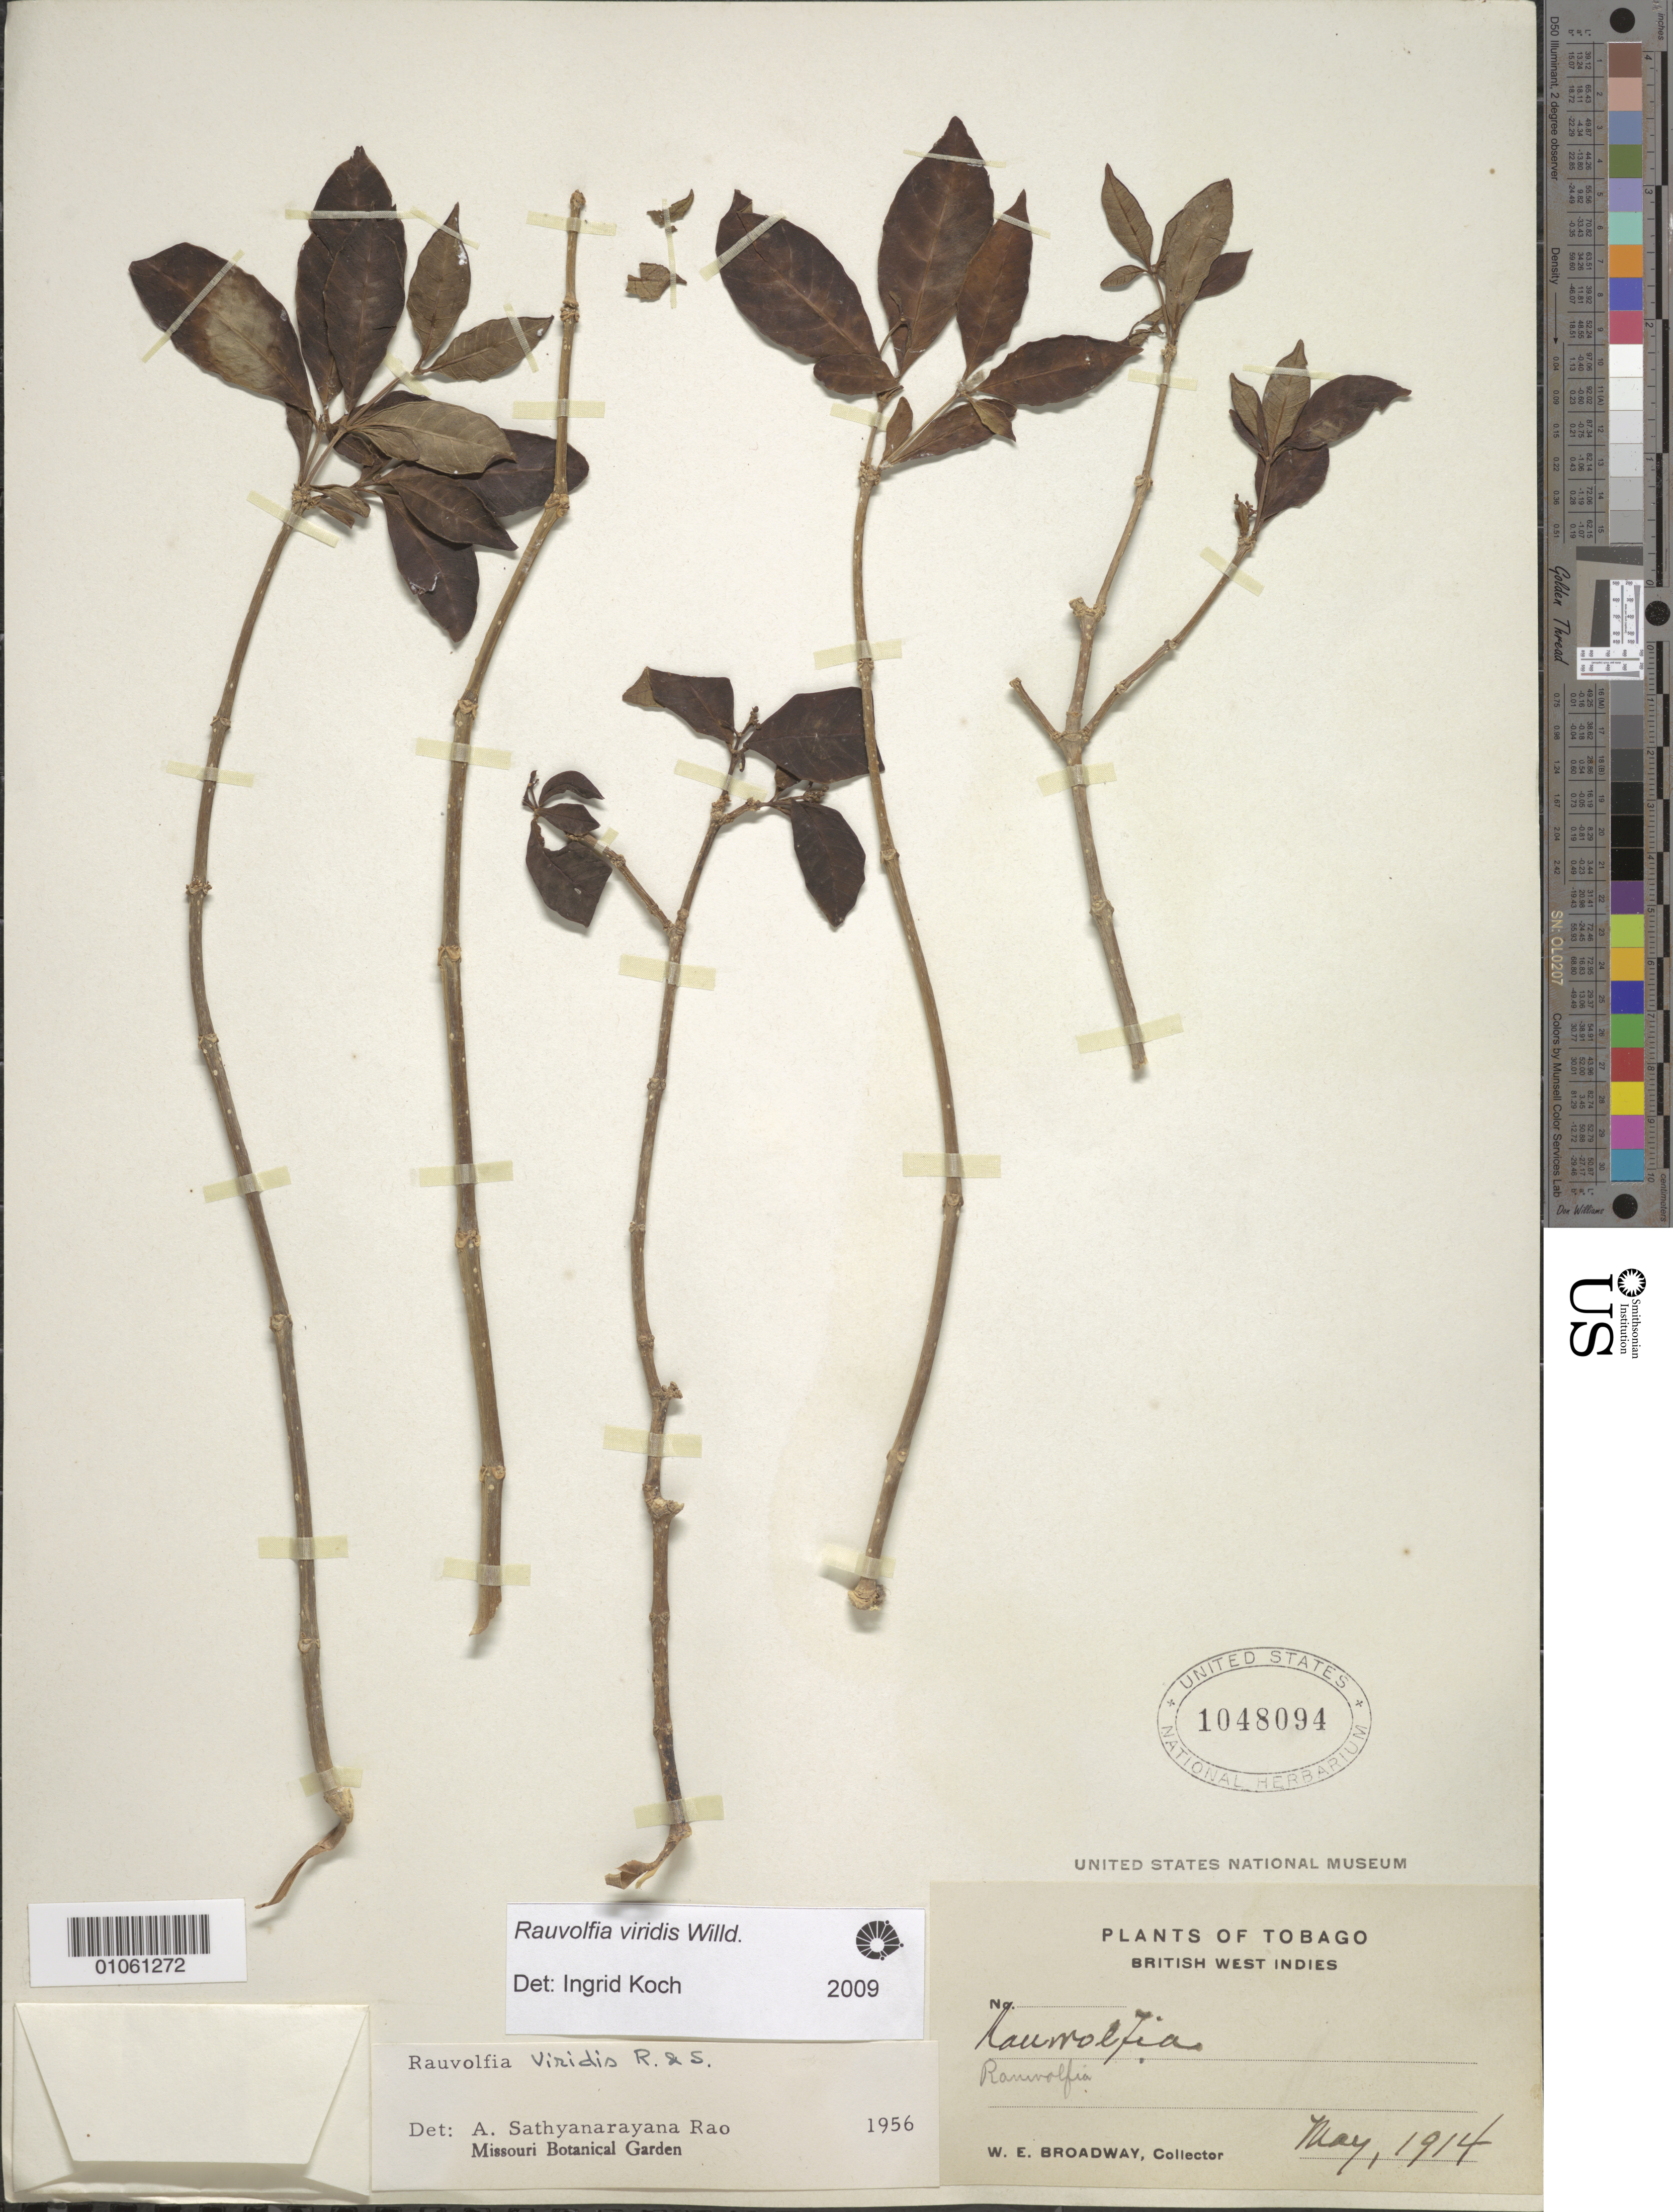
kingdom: Plantae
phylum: Tracheophyta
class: Magnoliopsida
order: Gentianales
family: Apocynaceae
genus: Rauvolfia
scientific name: Rauvolfia viridis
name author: Willd. ex Roem. & Schult.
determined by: Koch, I.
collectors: W. E. Broadway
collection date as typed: May 1914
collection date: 1914-05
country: Trinidad and Tobago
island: Tobago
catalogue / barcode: US 1048094